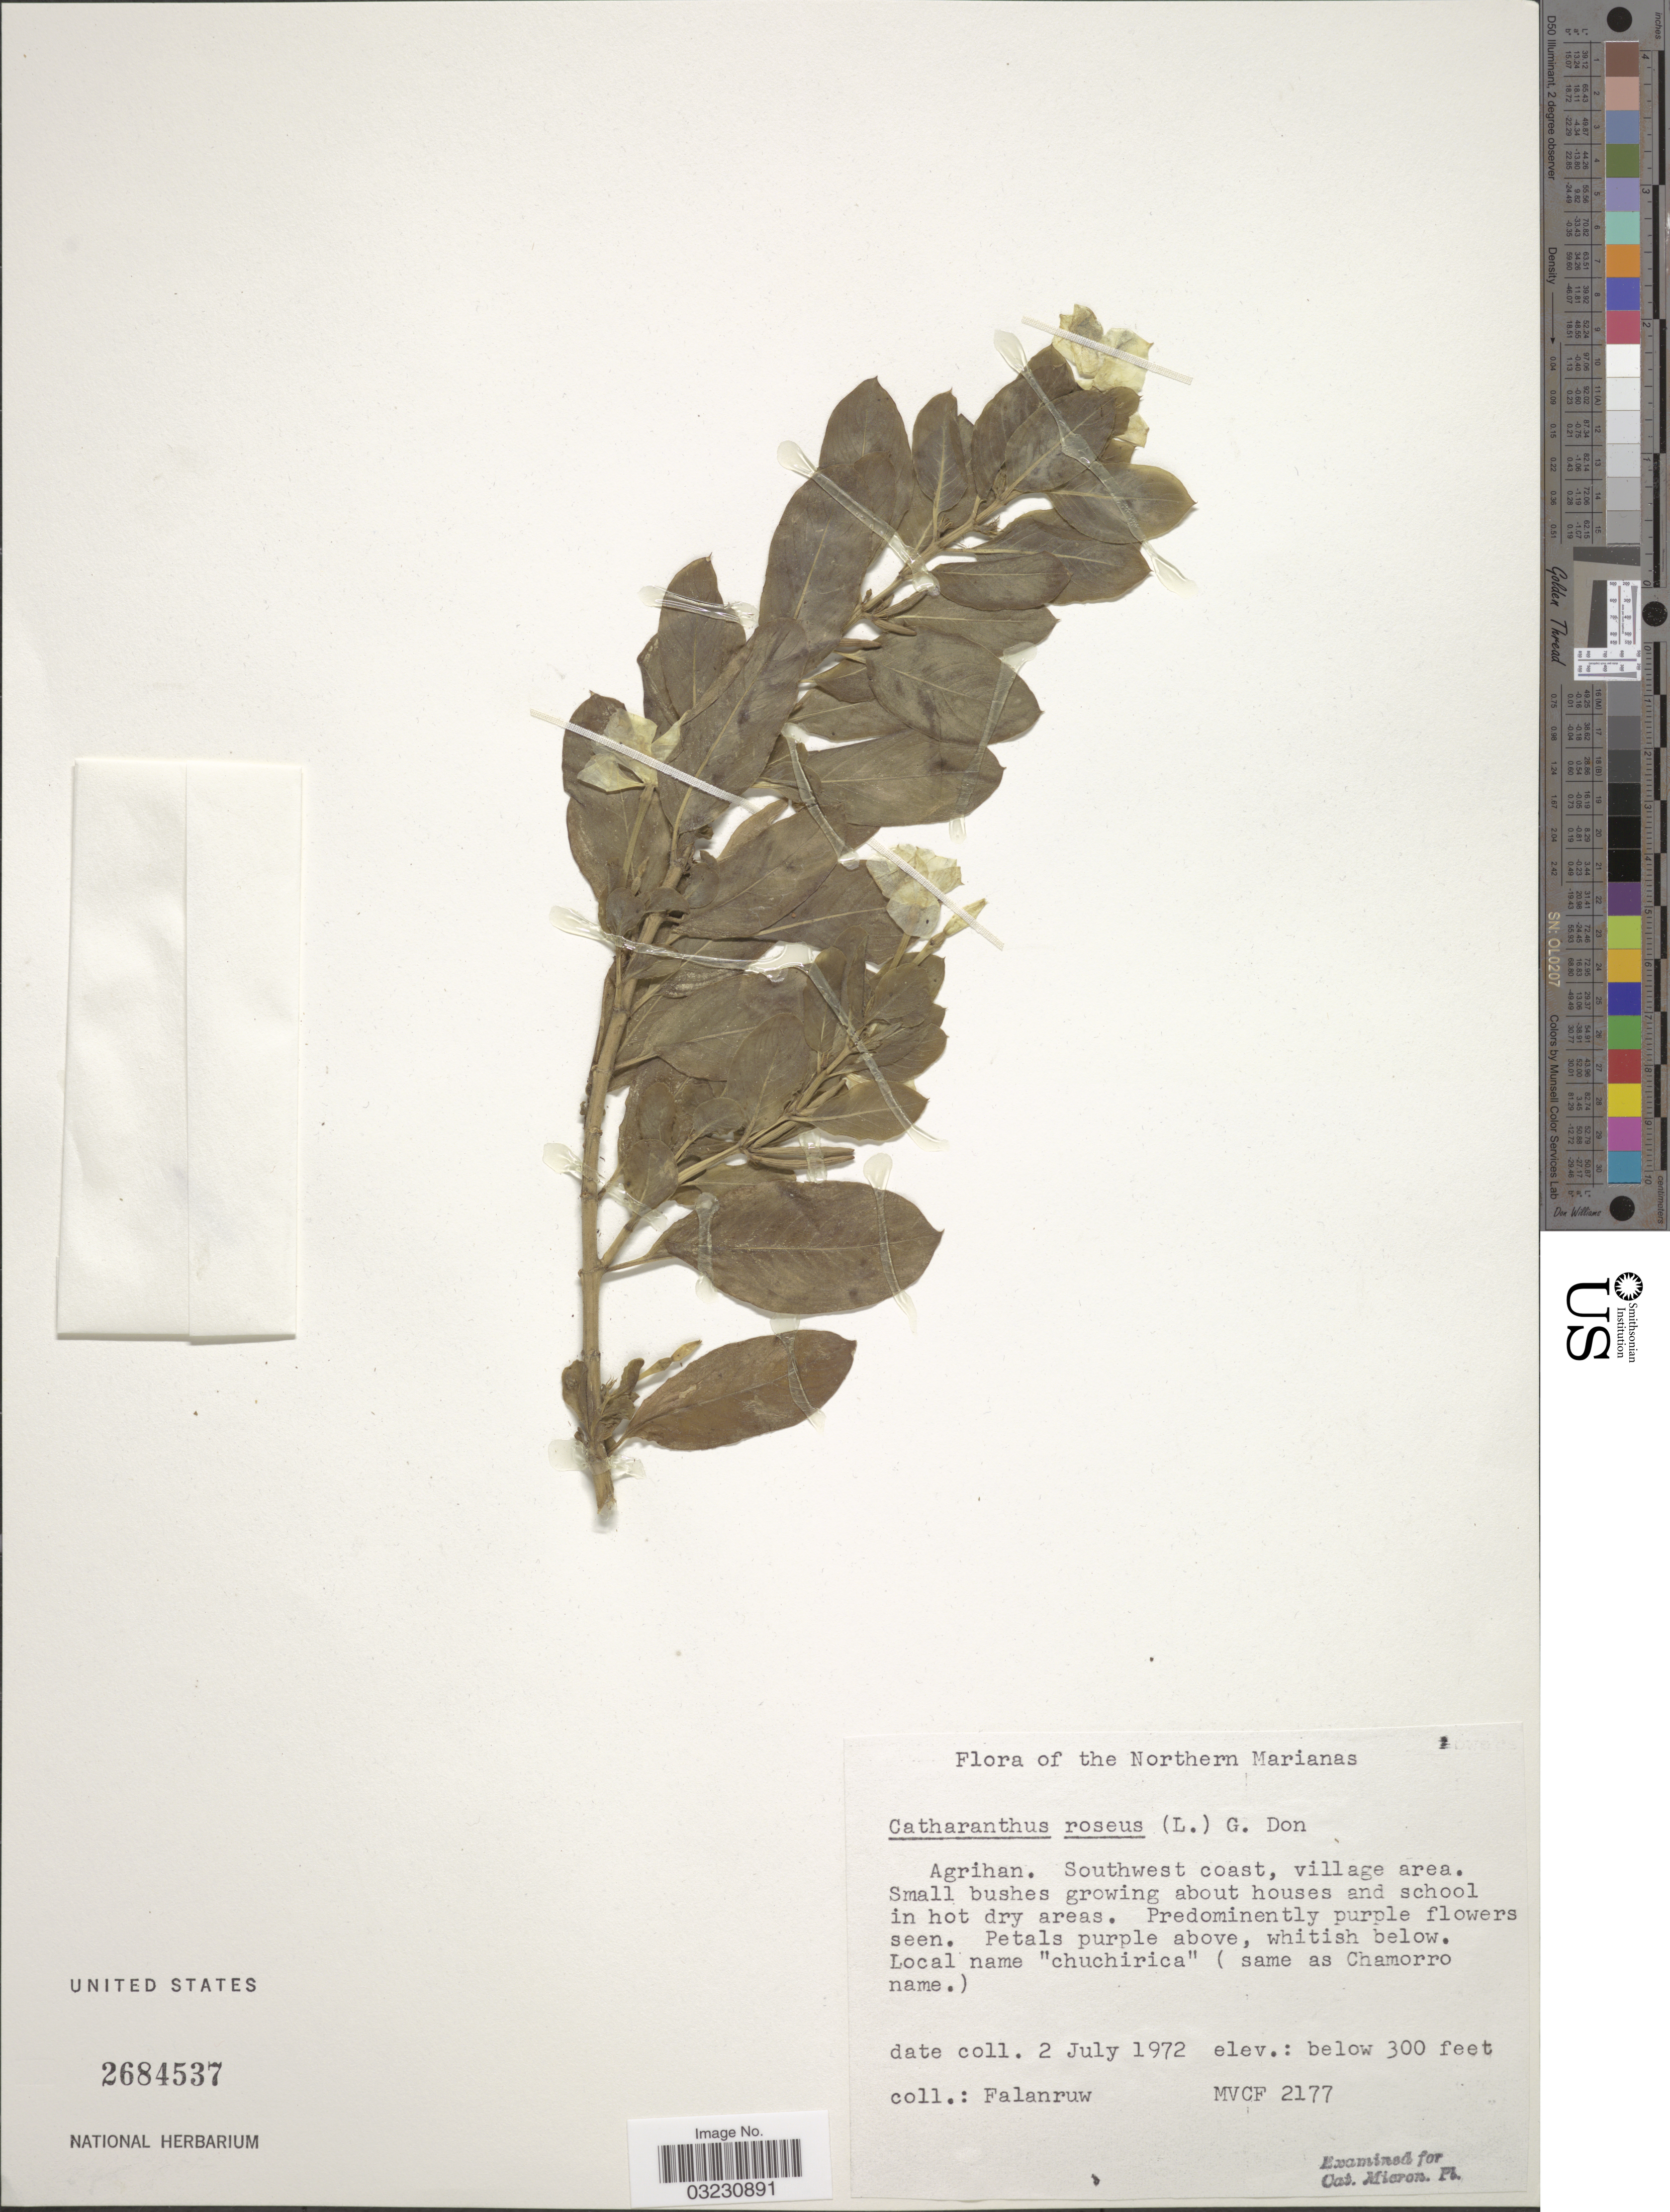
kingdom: Plantae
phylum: Tracheophyta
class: Magnoliopsida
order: Gentianales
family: Apocynaceae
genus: Catharanthus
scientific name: Catharanthus roseus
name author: (L.) G. Don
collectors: Falanruw, --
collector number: MVCF2177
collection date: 1972-07-02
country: Northern Mariana Islands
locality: Agrihan. Southwest coast, village area.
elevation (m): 91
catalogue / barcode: US 2684537